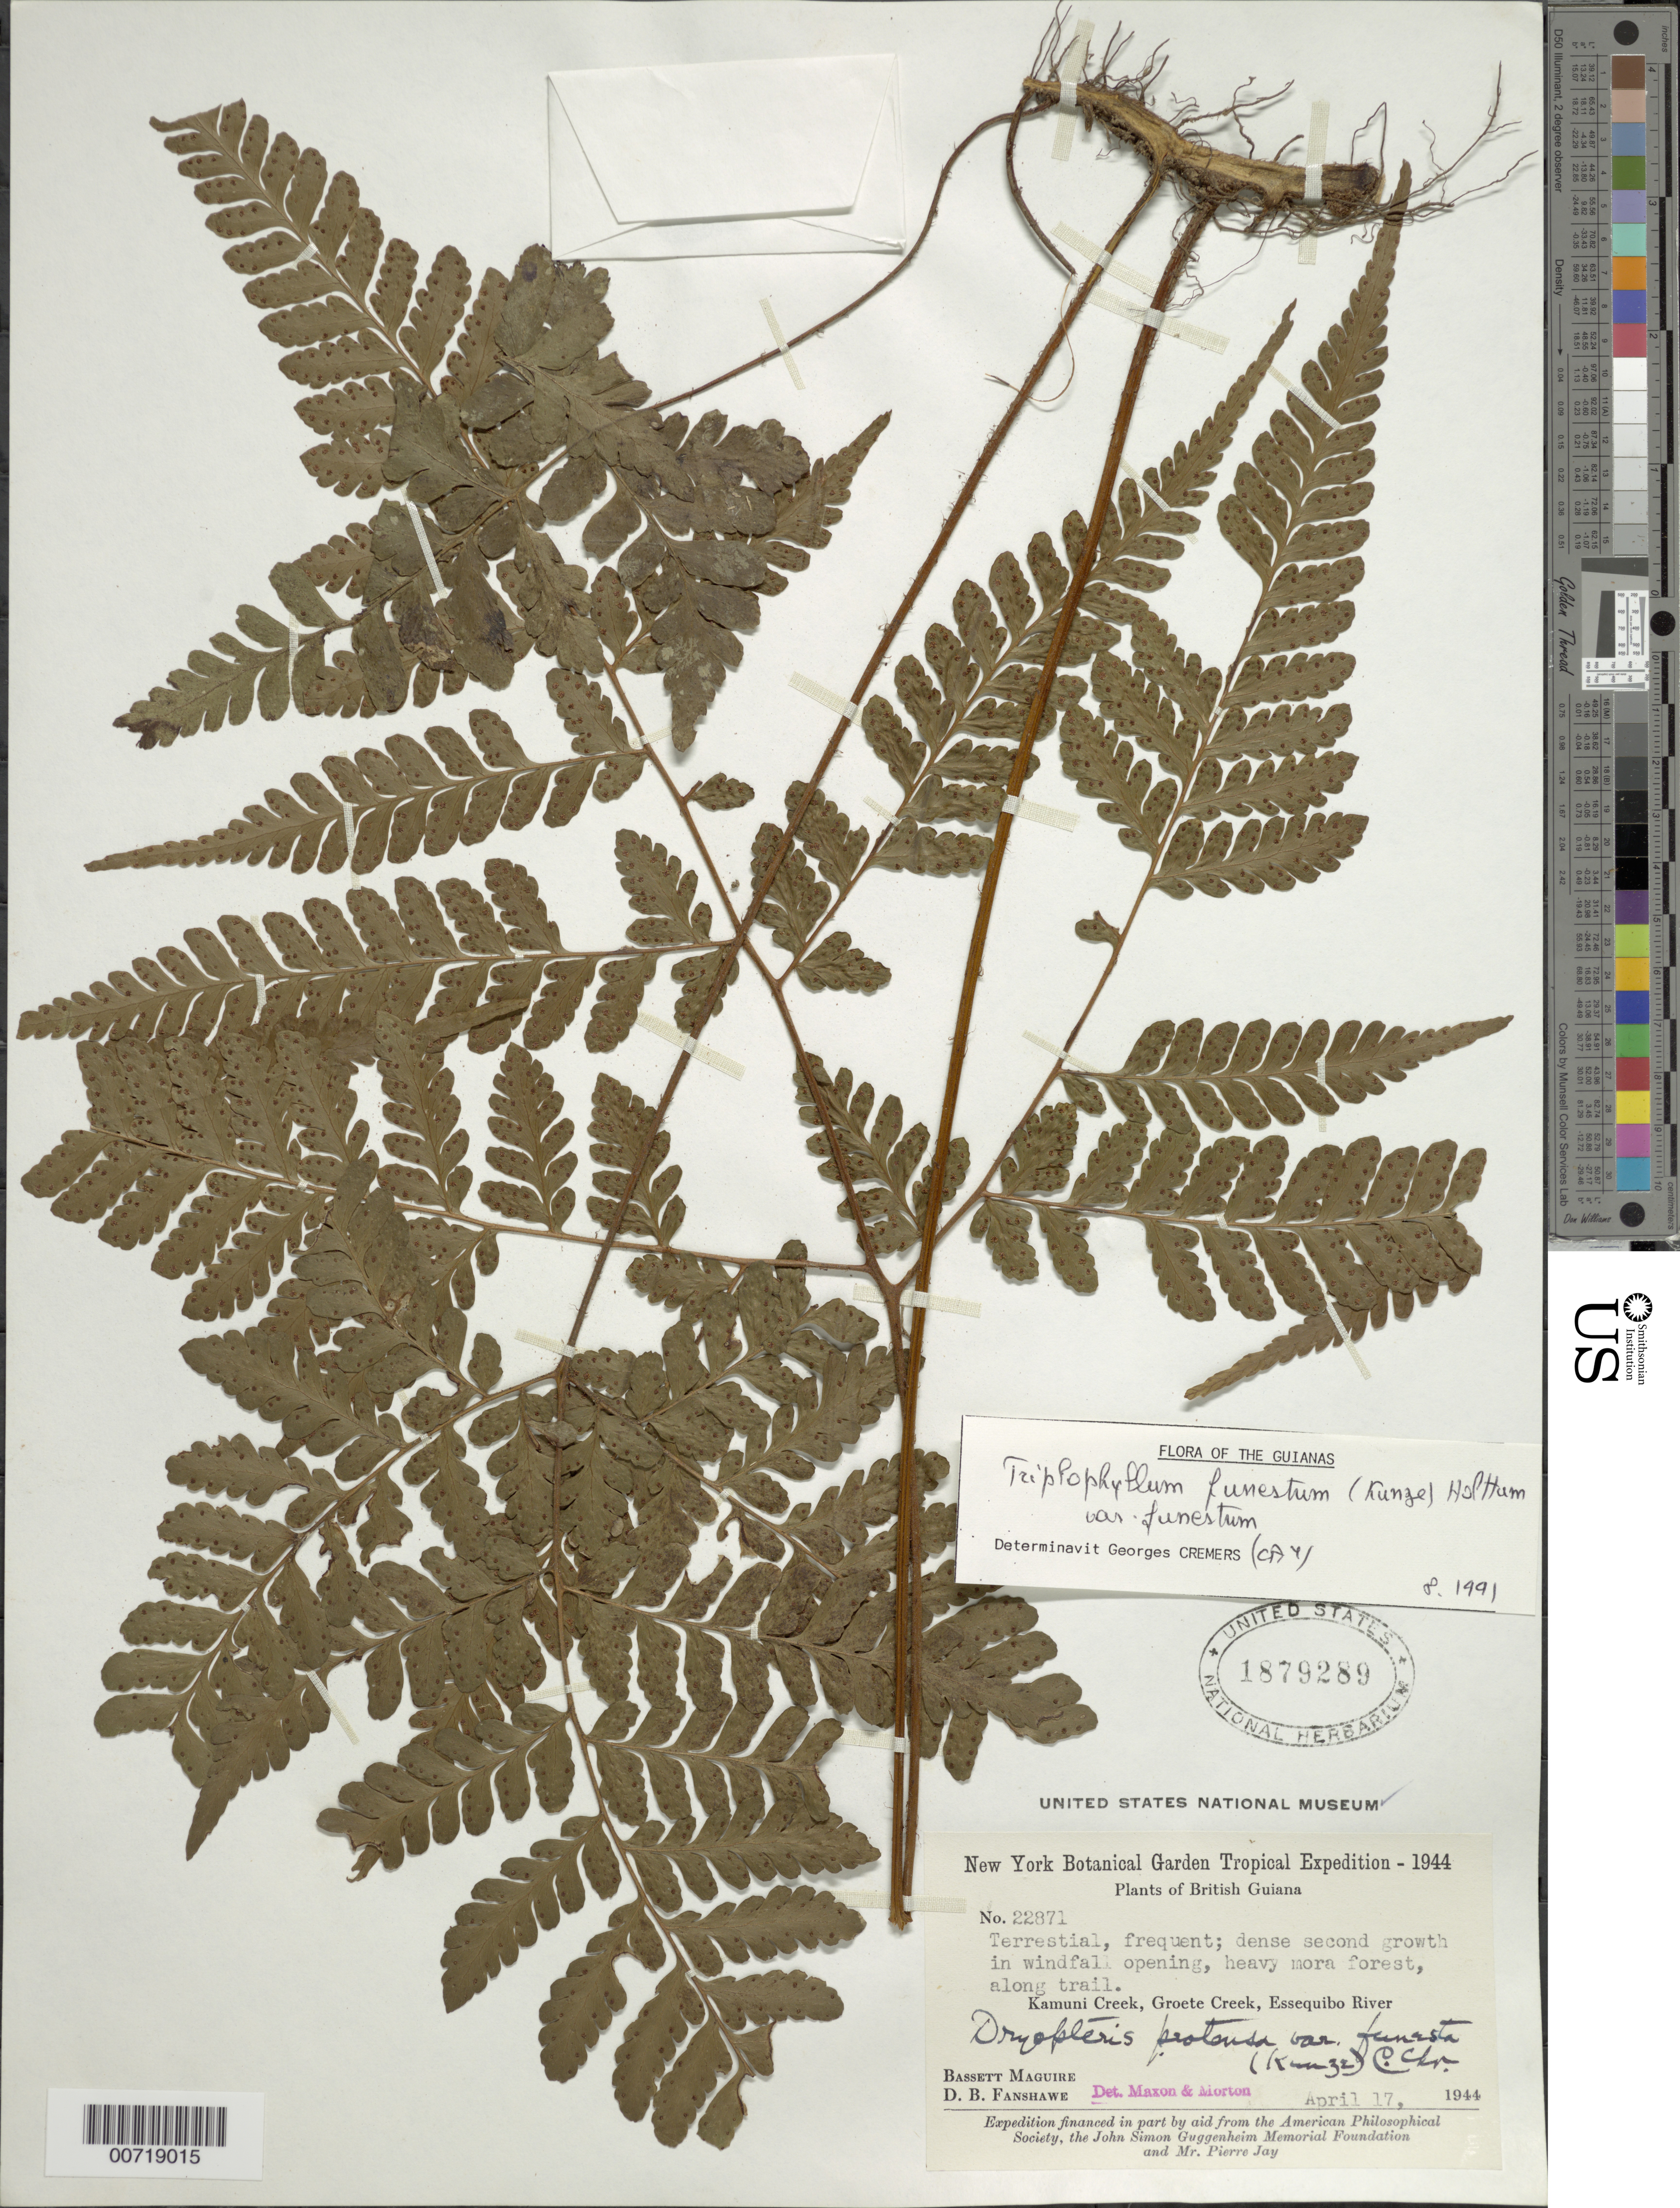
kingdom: Plantae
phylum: Tracheophyta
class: Polypodiopsida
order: Polypodiales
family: Tectariaceae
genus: Triplophyllum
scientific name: Triplophyllum funestum var. funestum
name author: (Kunze) Holttum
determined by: Cremers, Georges A.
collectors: B. Maguire & D. B. Fanshawe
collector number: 22871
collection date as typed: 17-Apr-44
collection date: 1944-04-17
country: Guyana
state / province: Essequibo Isl-W. Demerara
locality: Kamuni Creek, Groete Creek, Essequibo River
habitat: Dense second growth in windfall opening, heavy Mora forest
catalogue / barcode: US 1879289